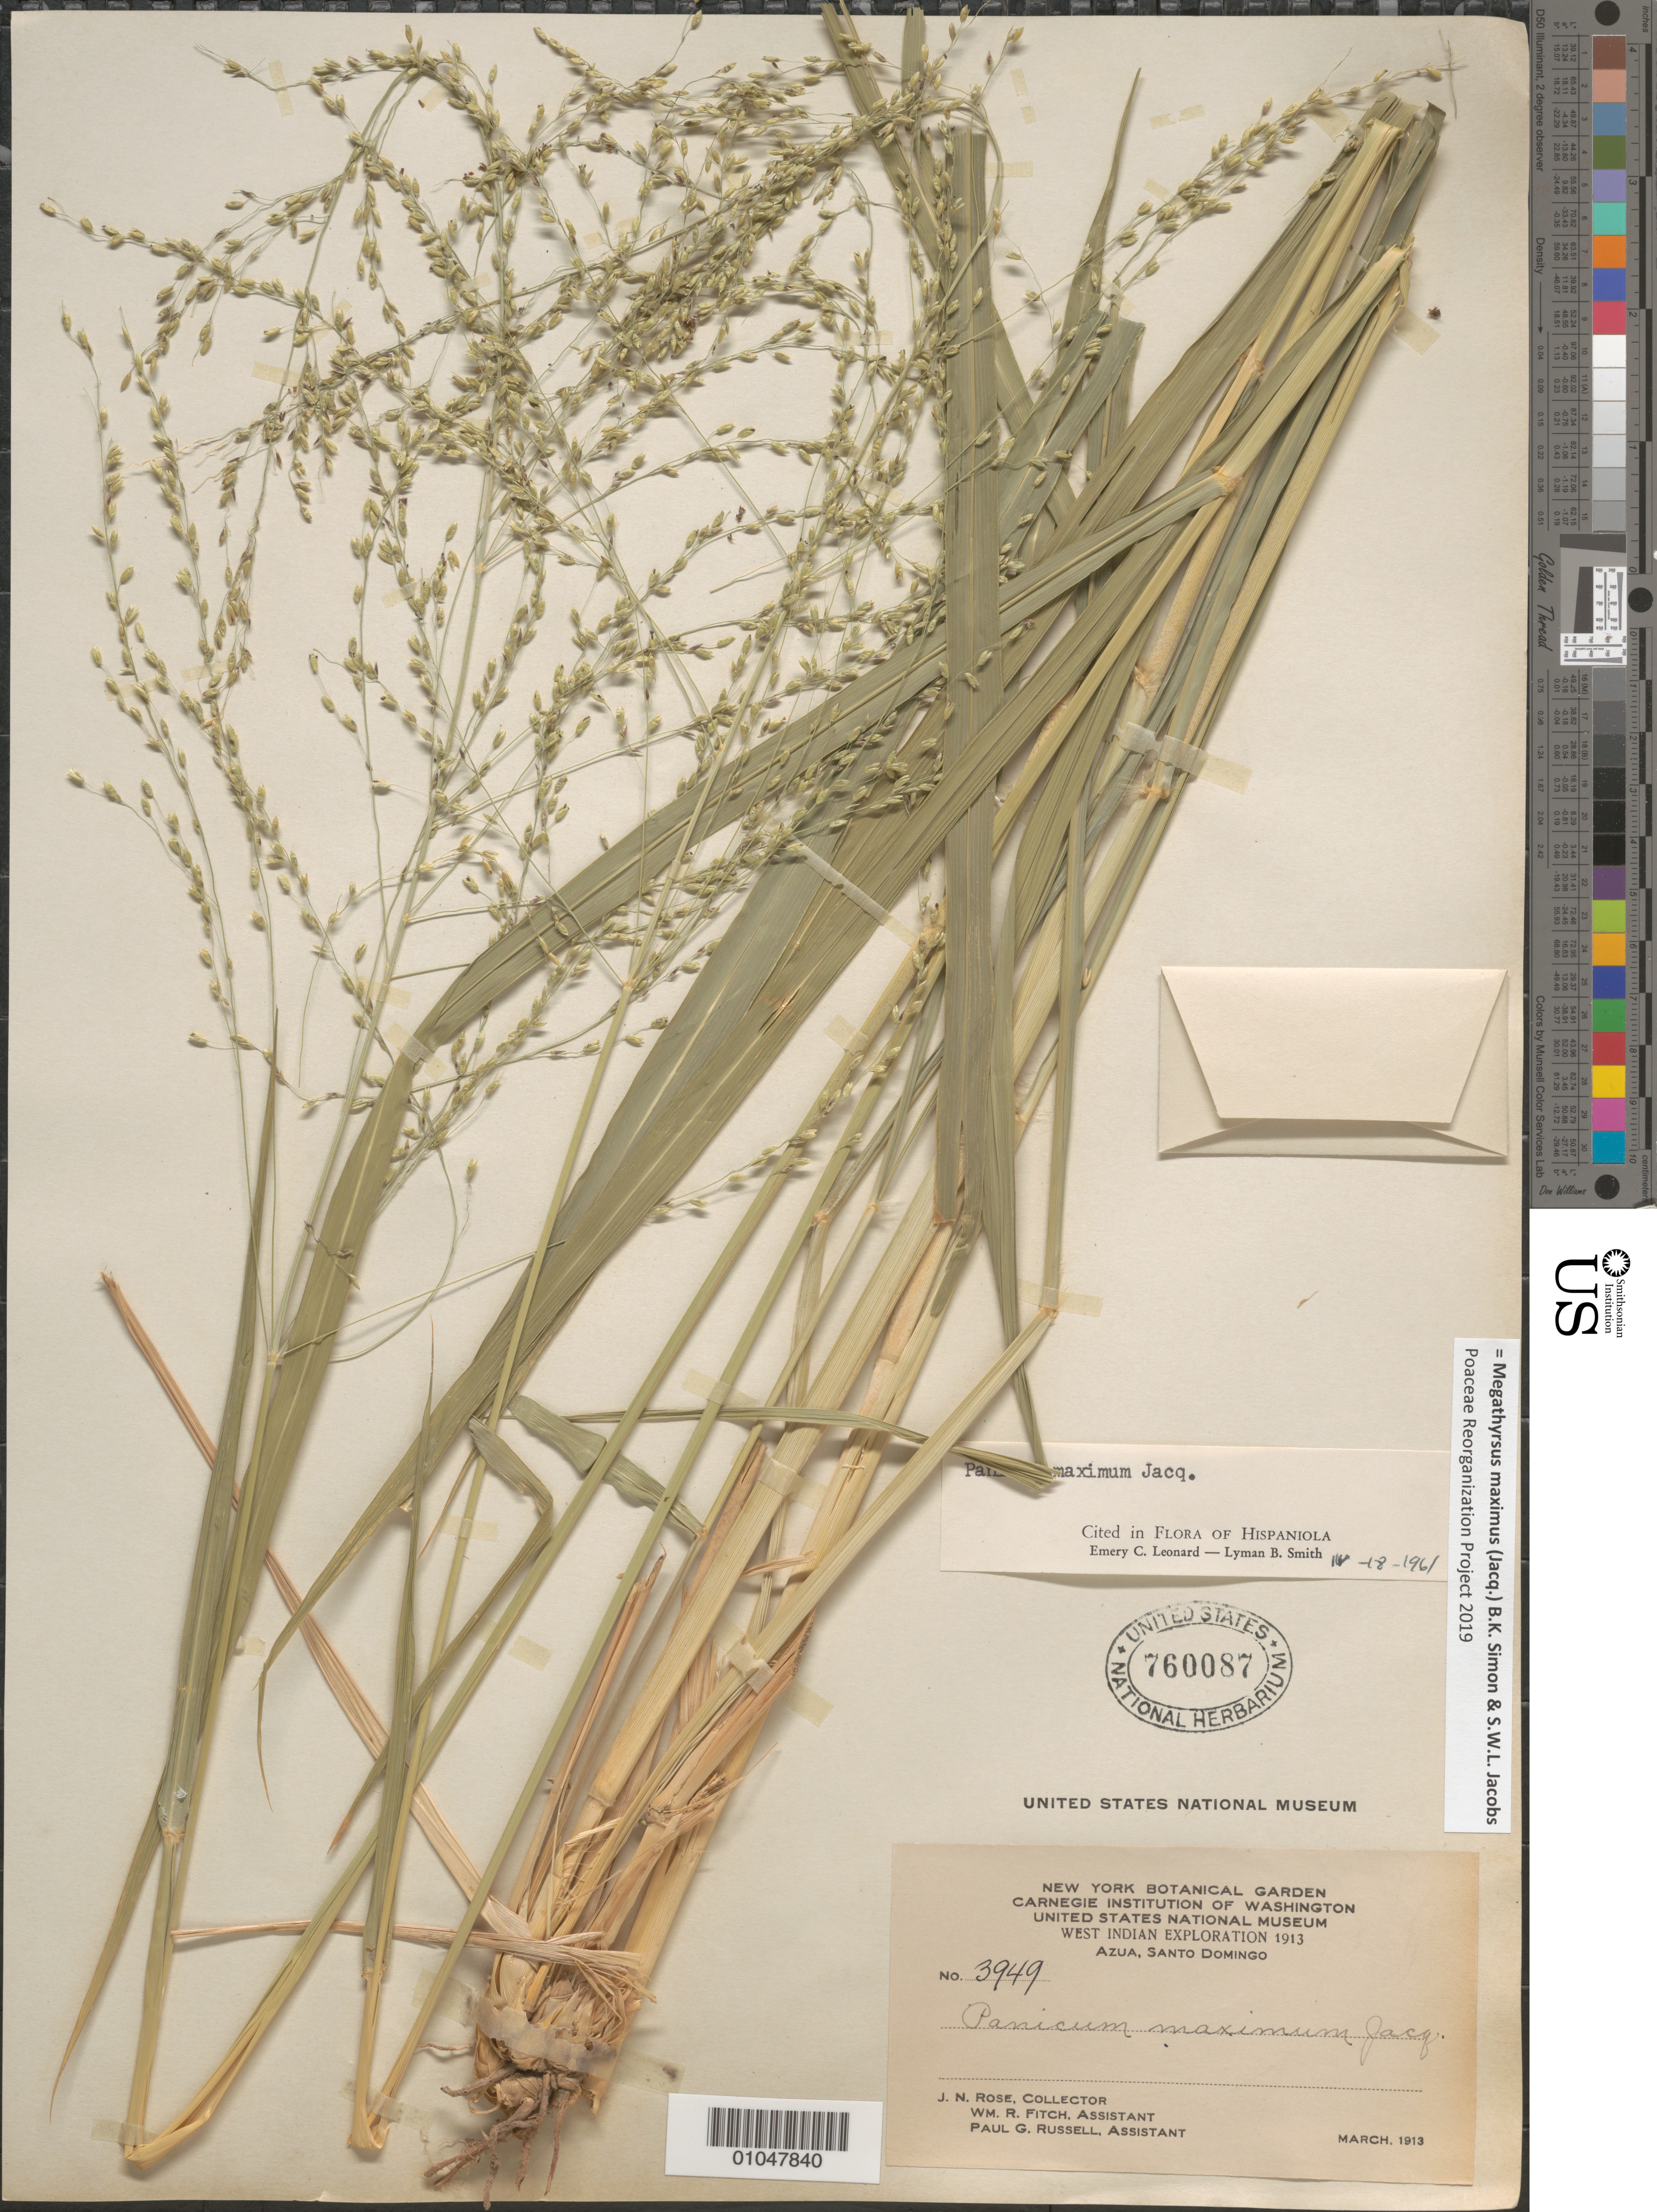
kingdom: Plantae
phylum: Tracheophyta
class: Liliopsida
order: Poales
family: Poaceae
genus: Panicum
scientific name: Panicum maximum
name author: Jacq.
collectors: J. N. Rose, W. R. Fitch & P. G. Russell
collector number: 3949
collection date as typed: Mar 1913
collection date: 1913-03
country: Dominican Republic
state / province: Azua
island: Hispaniola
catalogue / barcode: US 760087